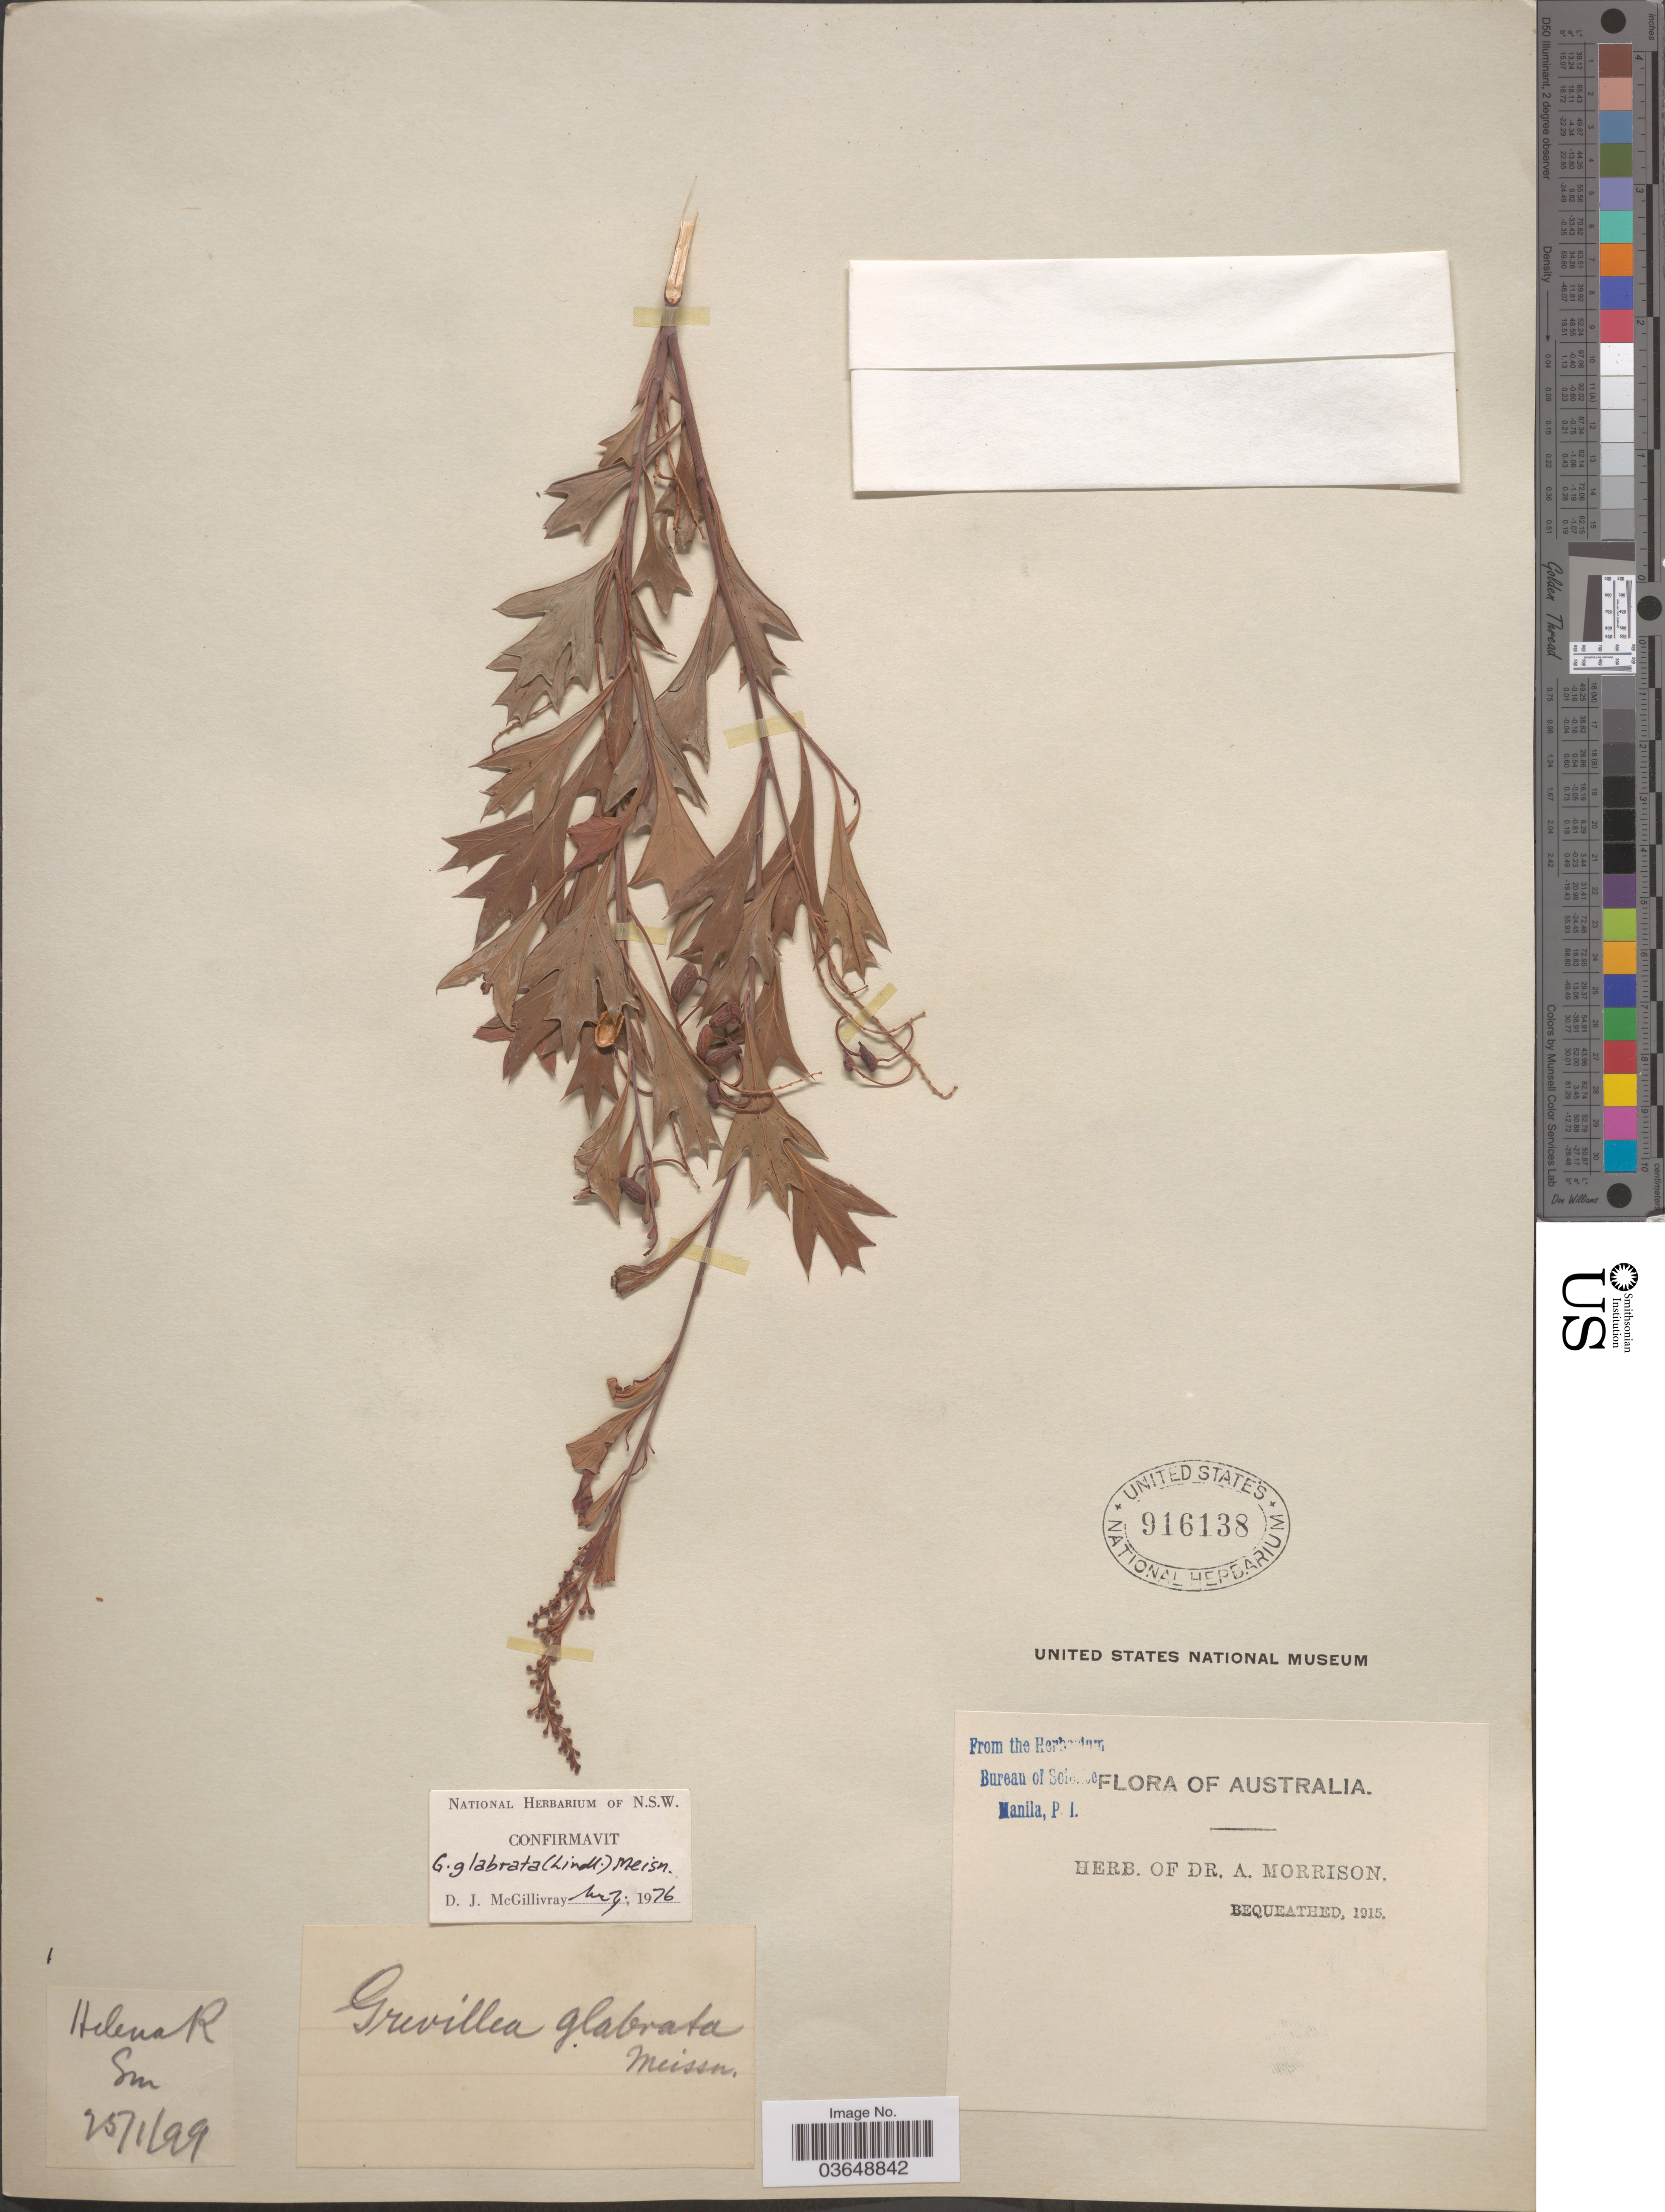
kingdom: Plantae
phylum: Tracheophyta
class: Magnoliopsida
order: Proteales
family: Proteaceae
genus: Grevillea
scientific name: Grevillea glabrata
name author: (Lindl.) Meisn.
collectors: ex herb. Dr. A. Morrison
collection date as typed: Transcribed d/m/y: 25/1/99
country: Australia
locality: Helena R.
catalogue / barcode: US 916138